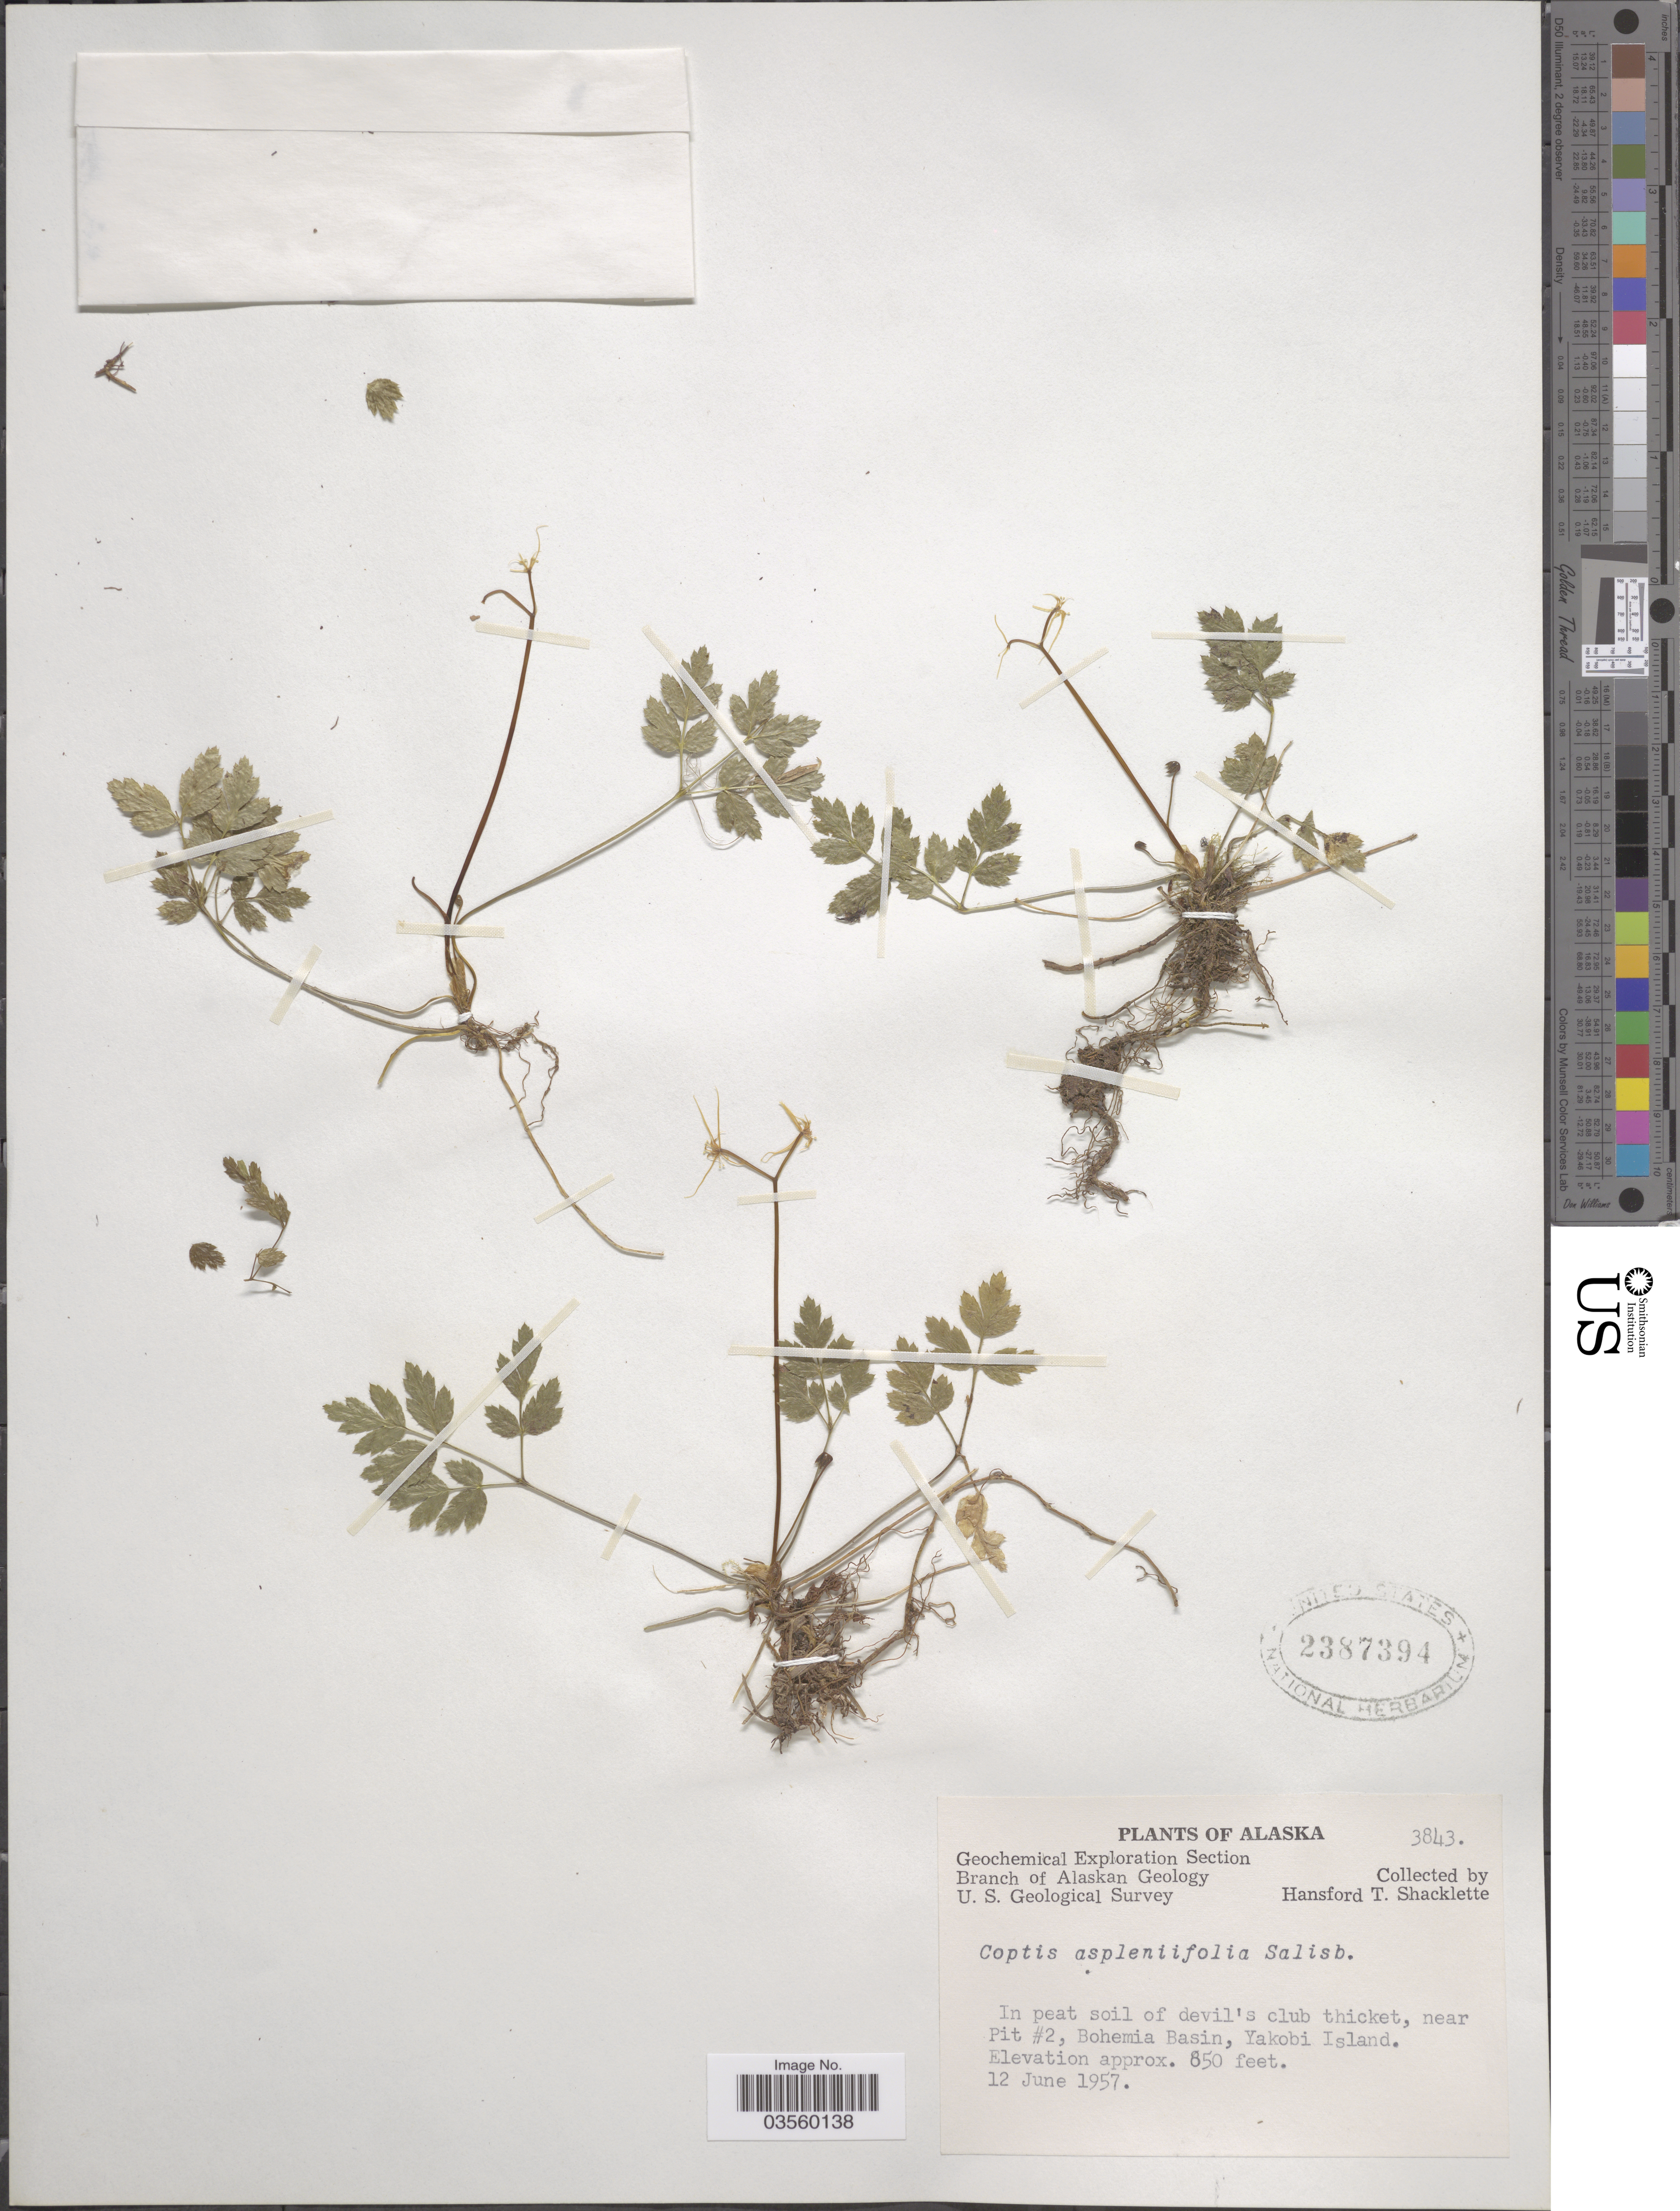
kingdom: Plantae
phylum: Tracheophyta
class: Magnoliopsida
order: Ranunculales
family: Ranunculaceae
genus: Coptis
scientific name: Coptis asplenifolia ined ?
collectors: H. Shacklette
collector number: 3843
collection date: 1957-06-12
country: United States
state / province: Alaska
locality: Near Pit #2, Bohemia Basin, Yakobi Island.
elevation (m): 259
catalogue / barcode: US 2387394